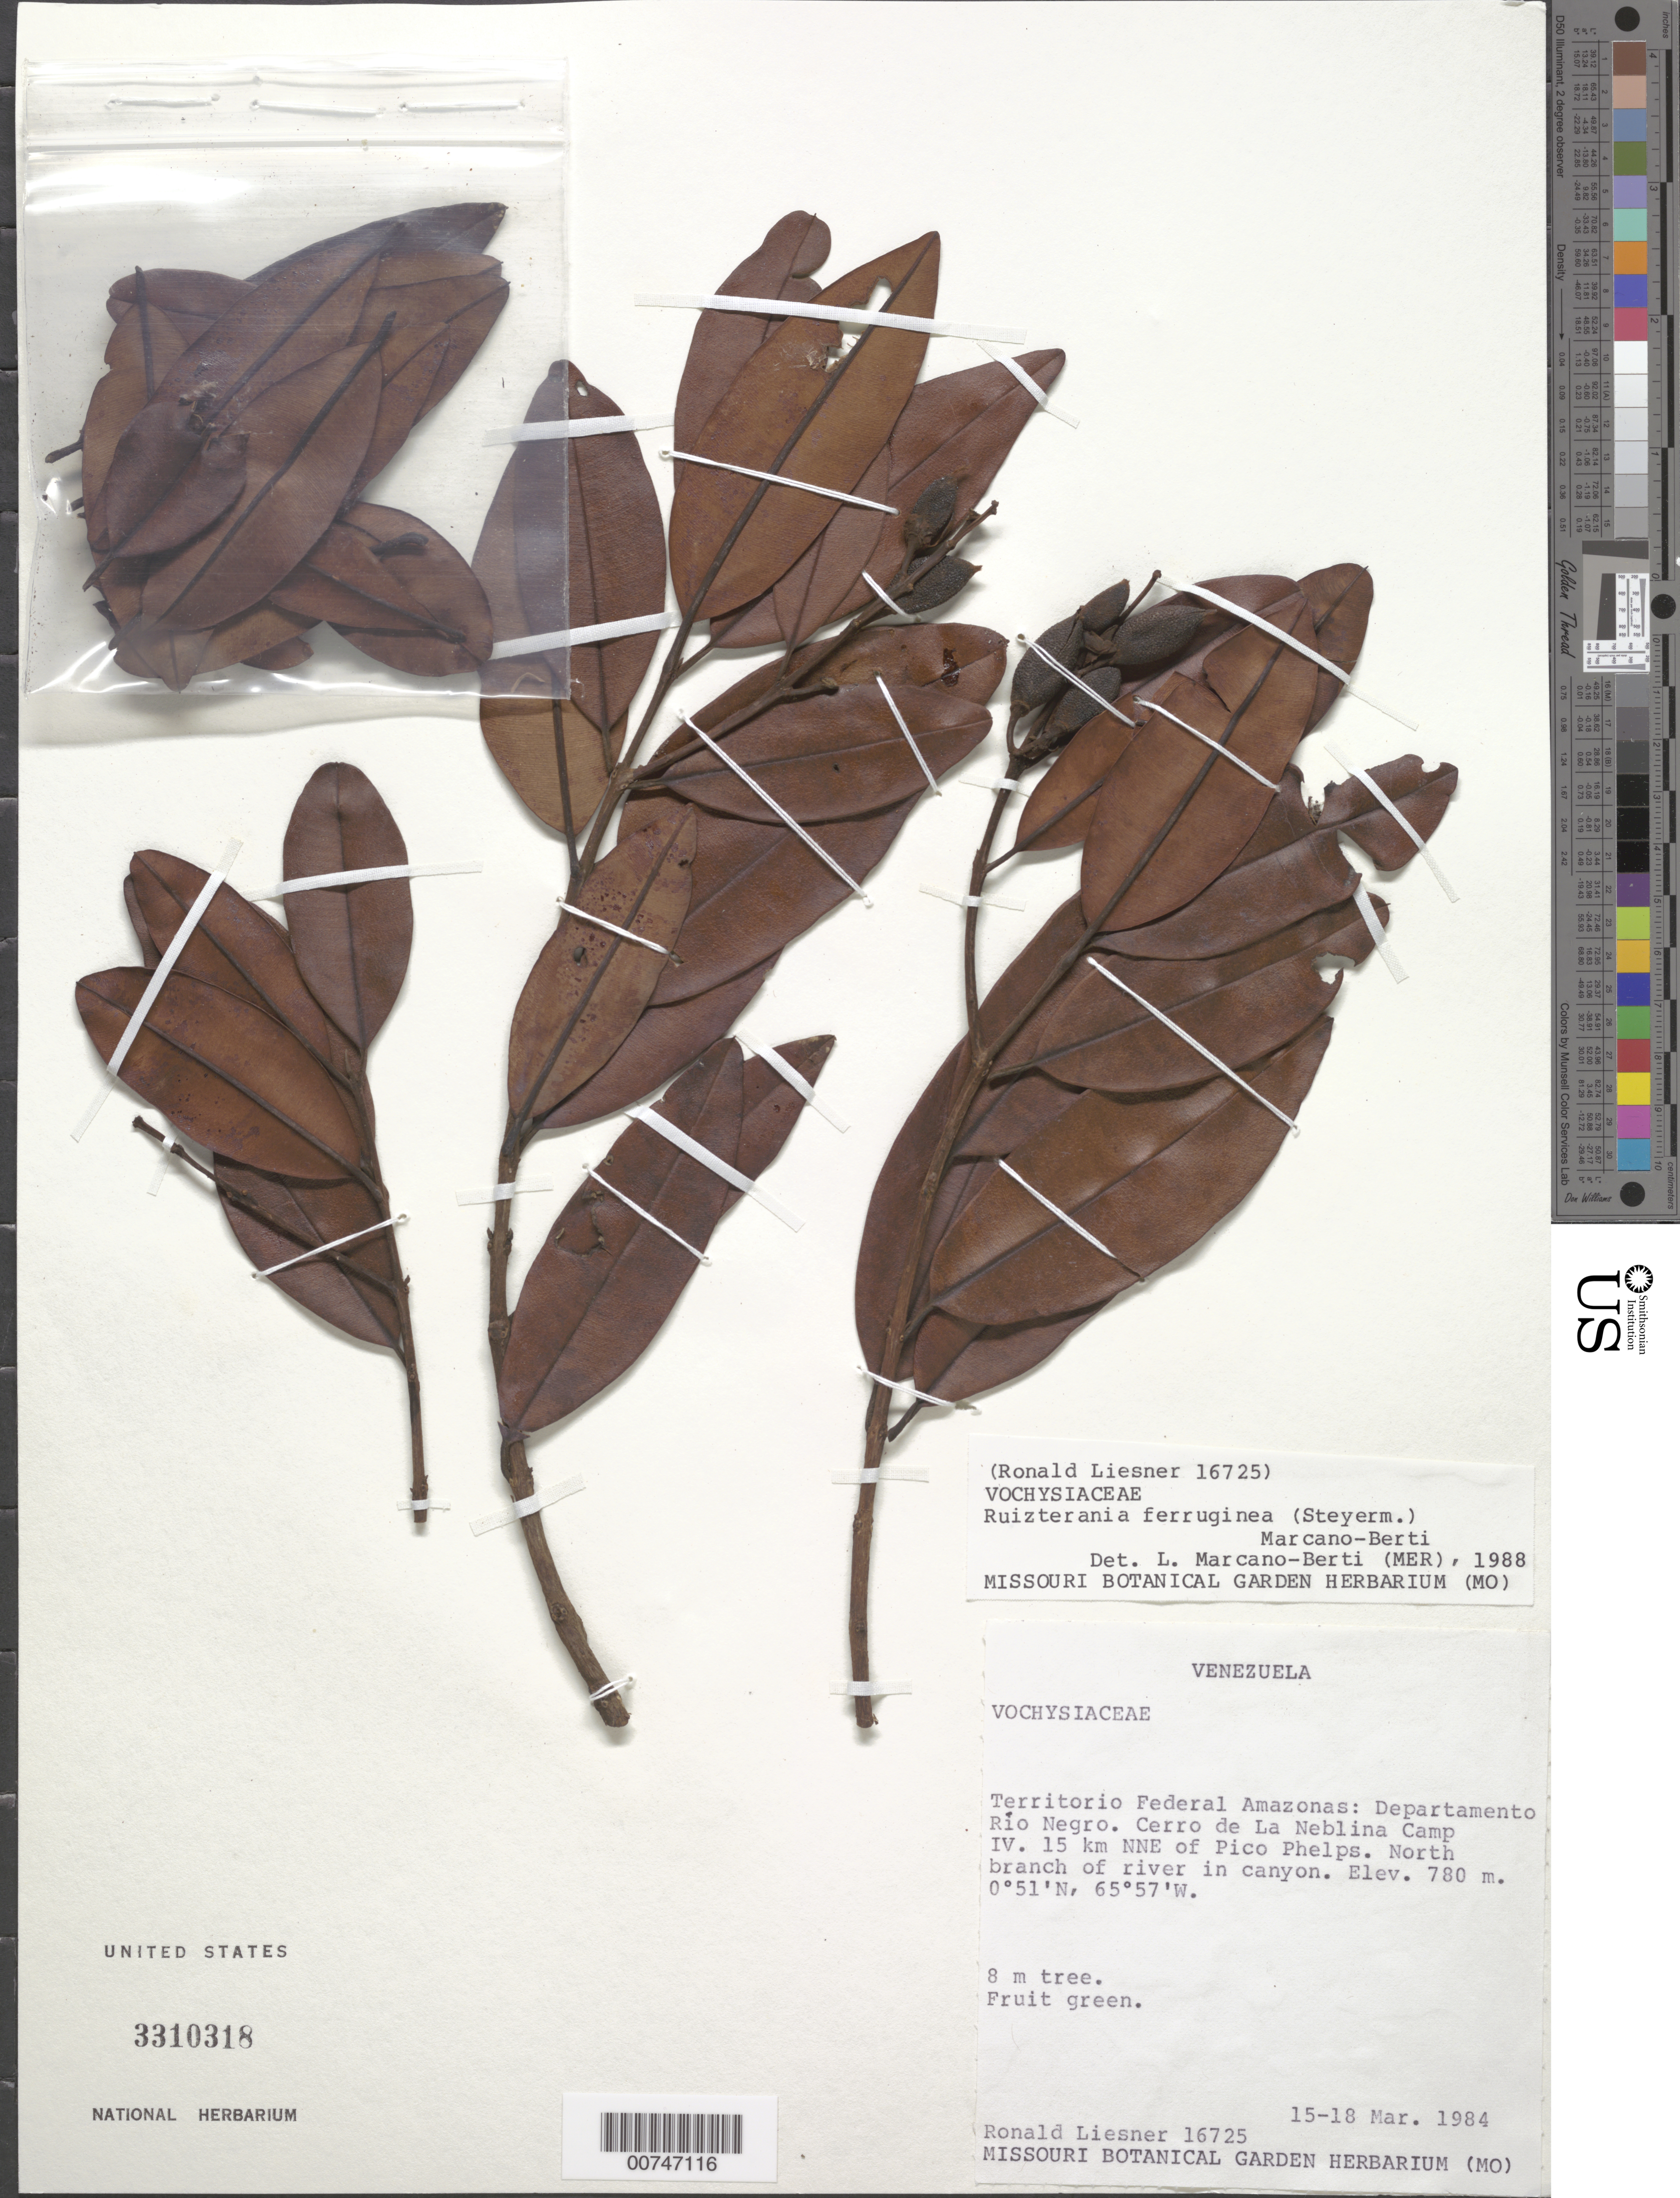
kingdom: Plantae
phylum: Tracheophyta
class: Magnoliopsida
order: Myrtales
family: Vochysiaceae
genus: Ruizterania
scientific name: Ruizterania ferruginea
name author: (Steyerm.) Marc.-Berti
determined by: Marcano-Berti, L.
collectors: R. L. Liesner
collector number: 16725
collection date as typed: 15-Mar-84 to 18-Mar-84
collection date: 1984-03-15/1984-03-18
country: Venezuela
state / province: Amazonas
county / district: Río Negro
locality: Cerro de La Neblina Camp IV, 15 km NNE of Pico Phelps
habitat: Along river in canyon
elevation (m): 780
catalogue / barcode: US 3310318